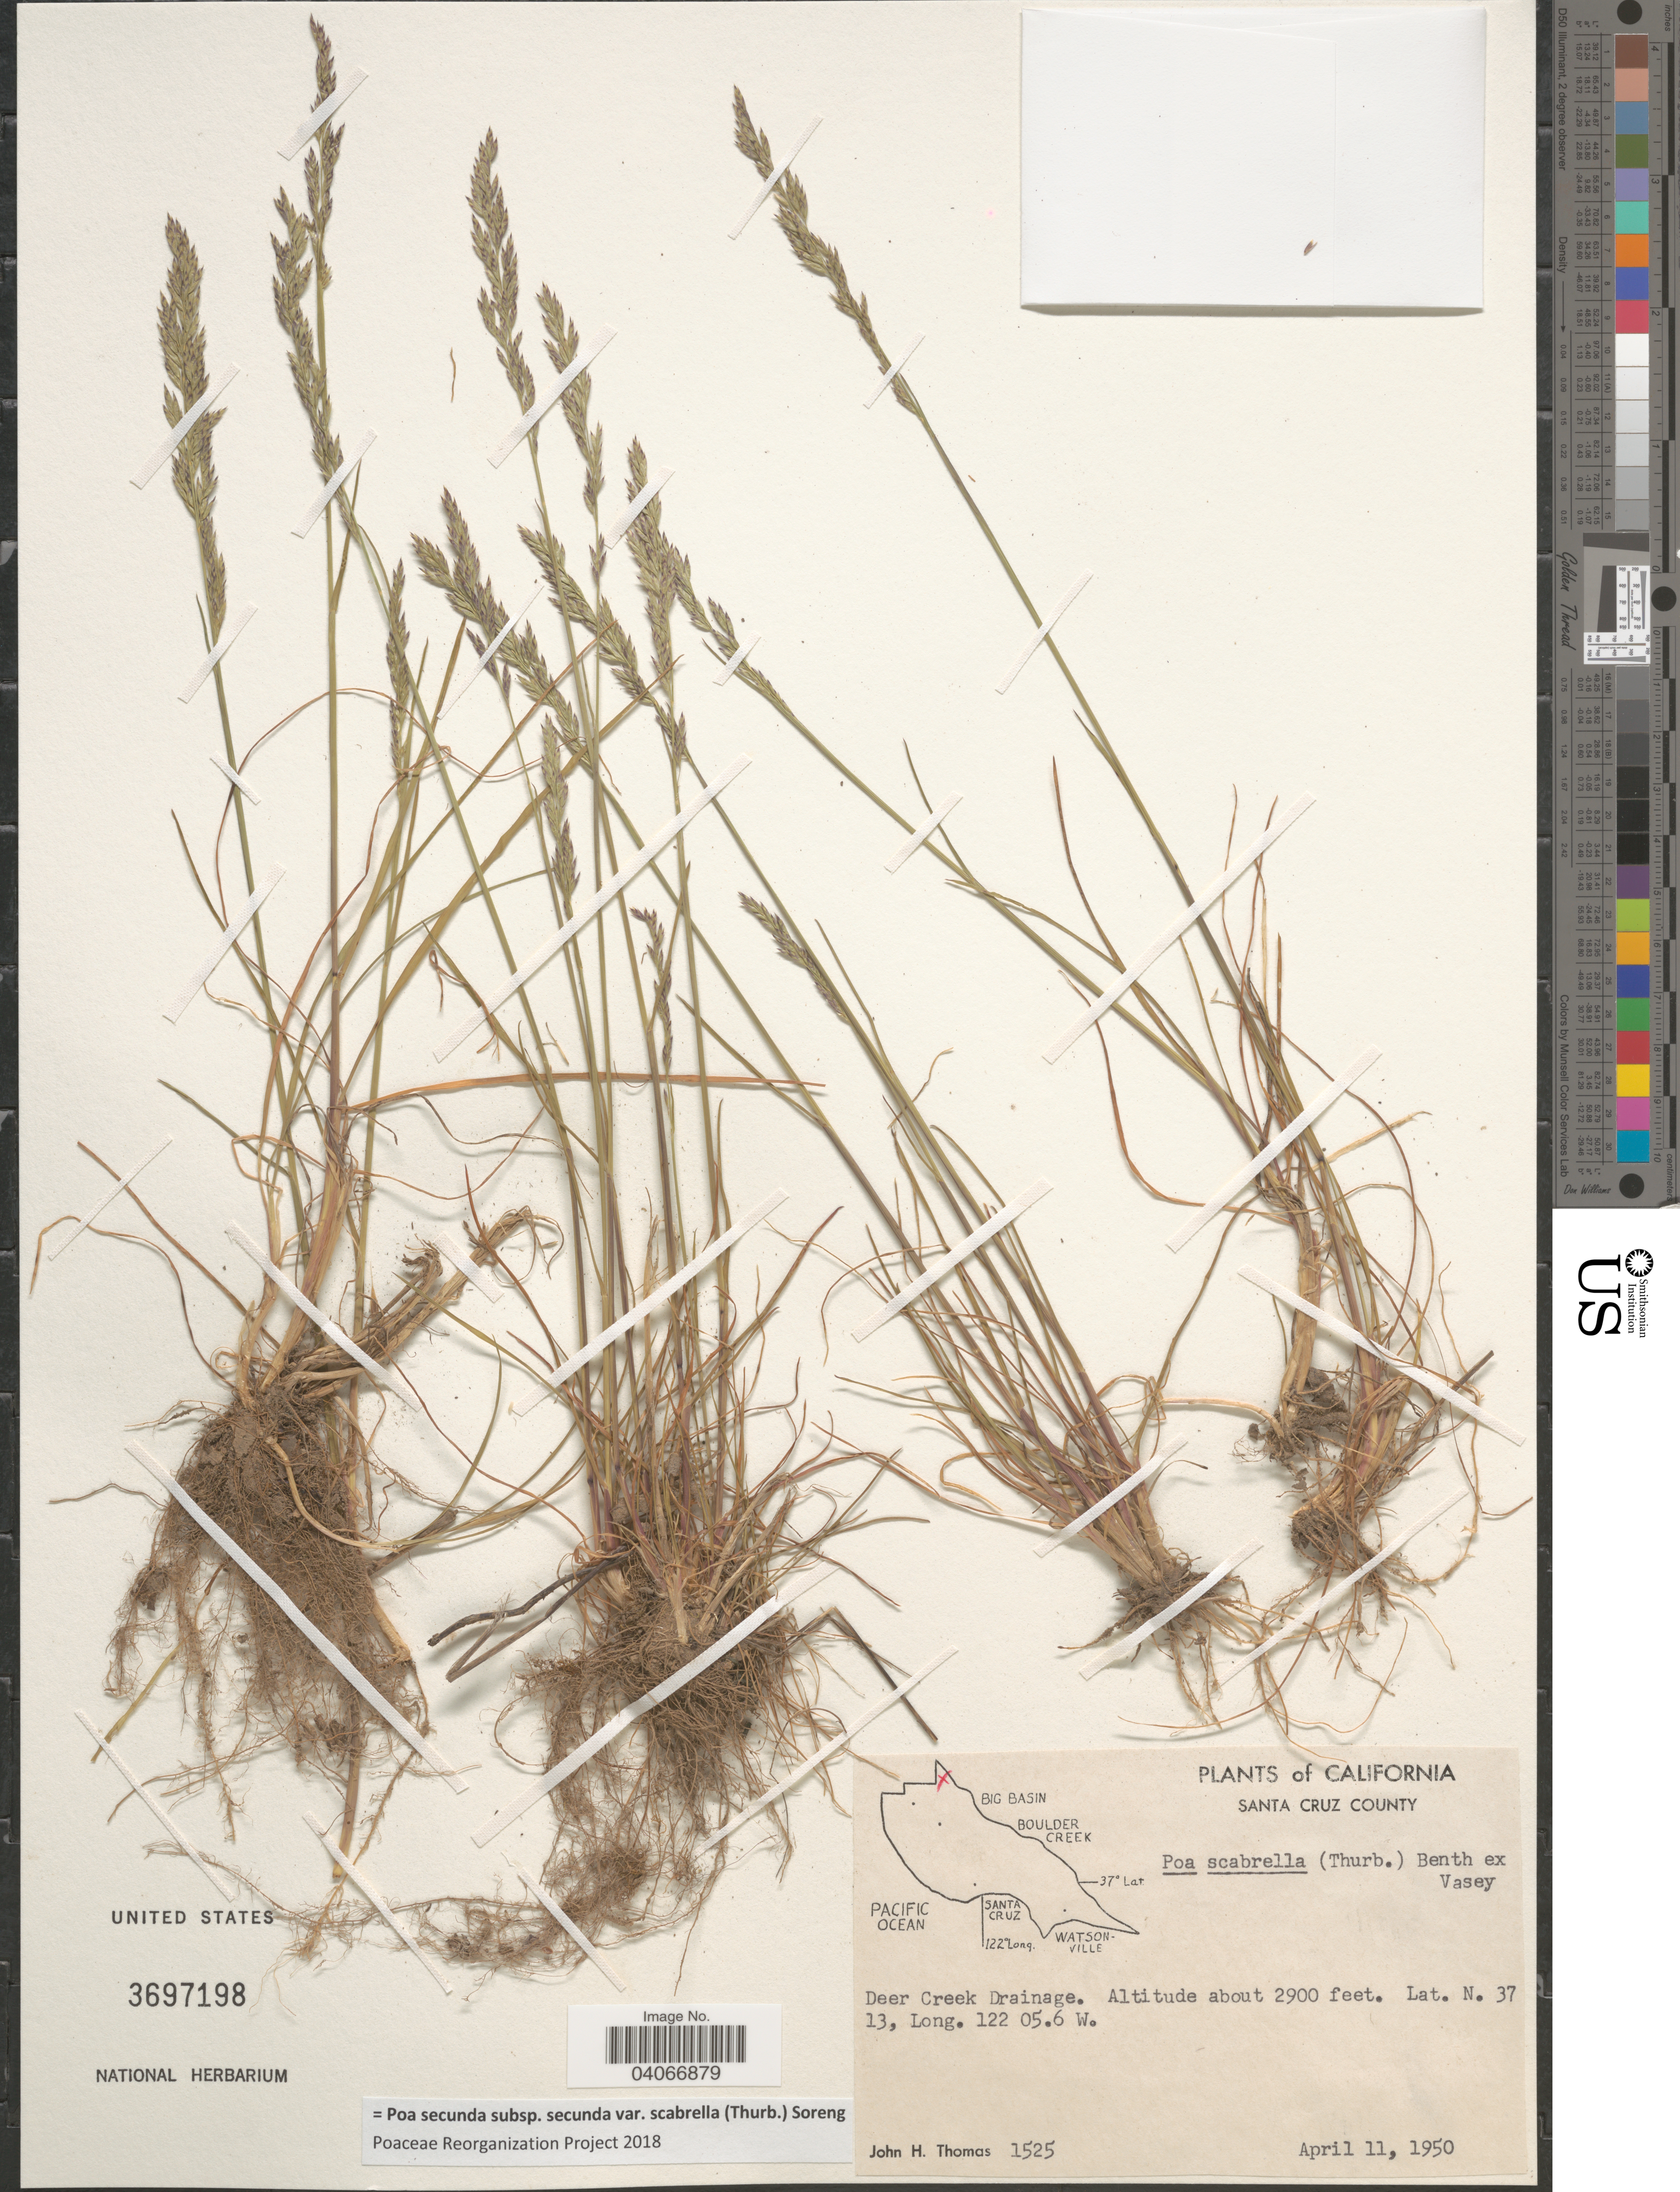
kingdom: Plantae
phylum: Tracheophyta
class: Liliopsida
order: Poales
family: Poaceae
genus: Poa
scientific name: Poa secunda subsp. secunda var. scabrella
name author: (Thurb.) Soreng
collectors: J. H. Thomas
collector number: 1525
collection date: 1950-04-11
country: United States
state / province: California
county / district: Santa Cruz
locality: Santa Cruz County. Deer Creek Drainage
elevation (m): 884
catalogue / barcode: US 3697198